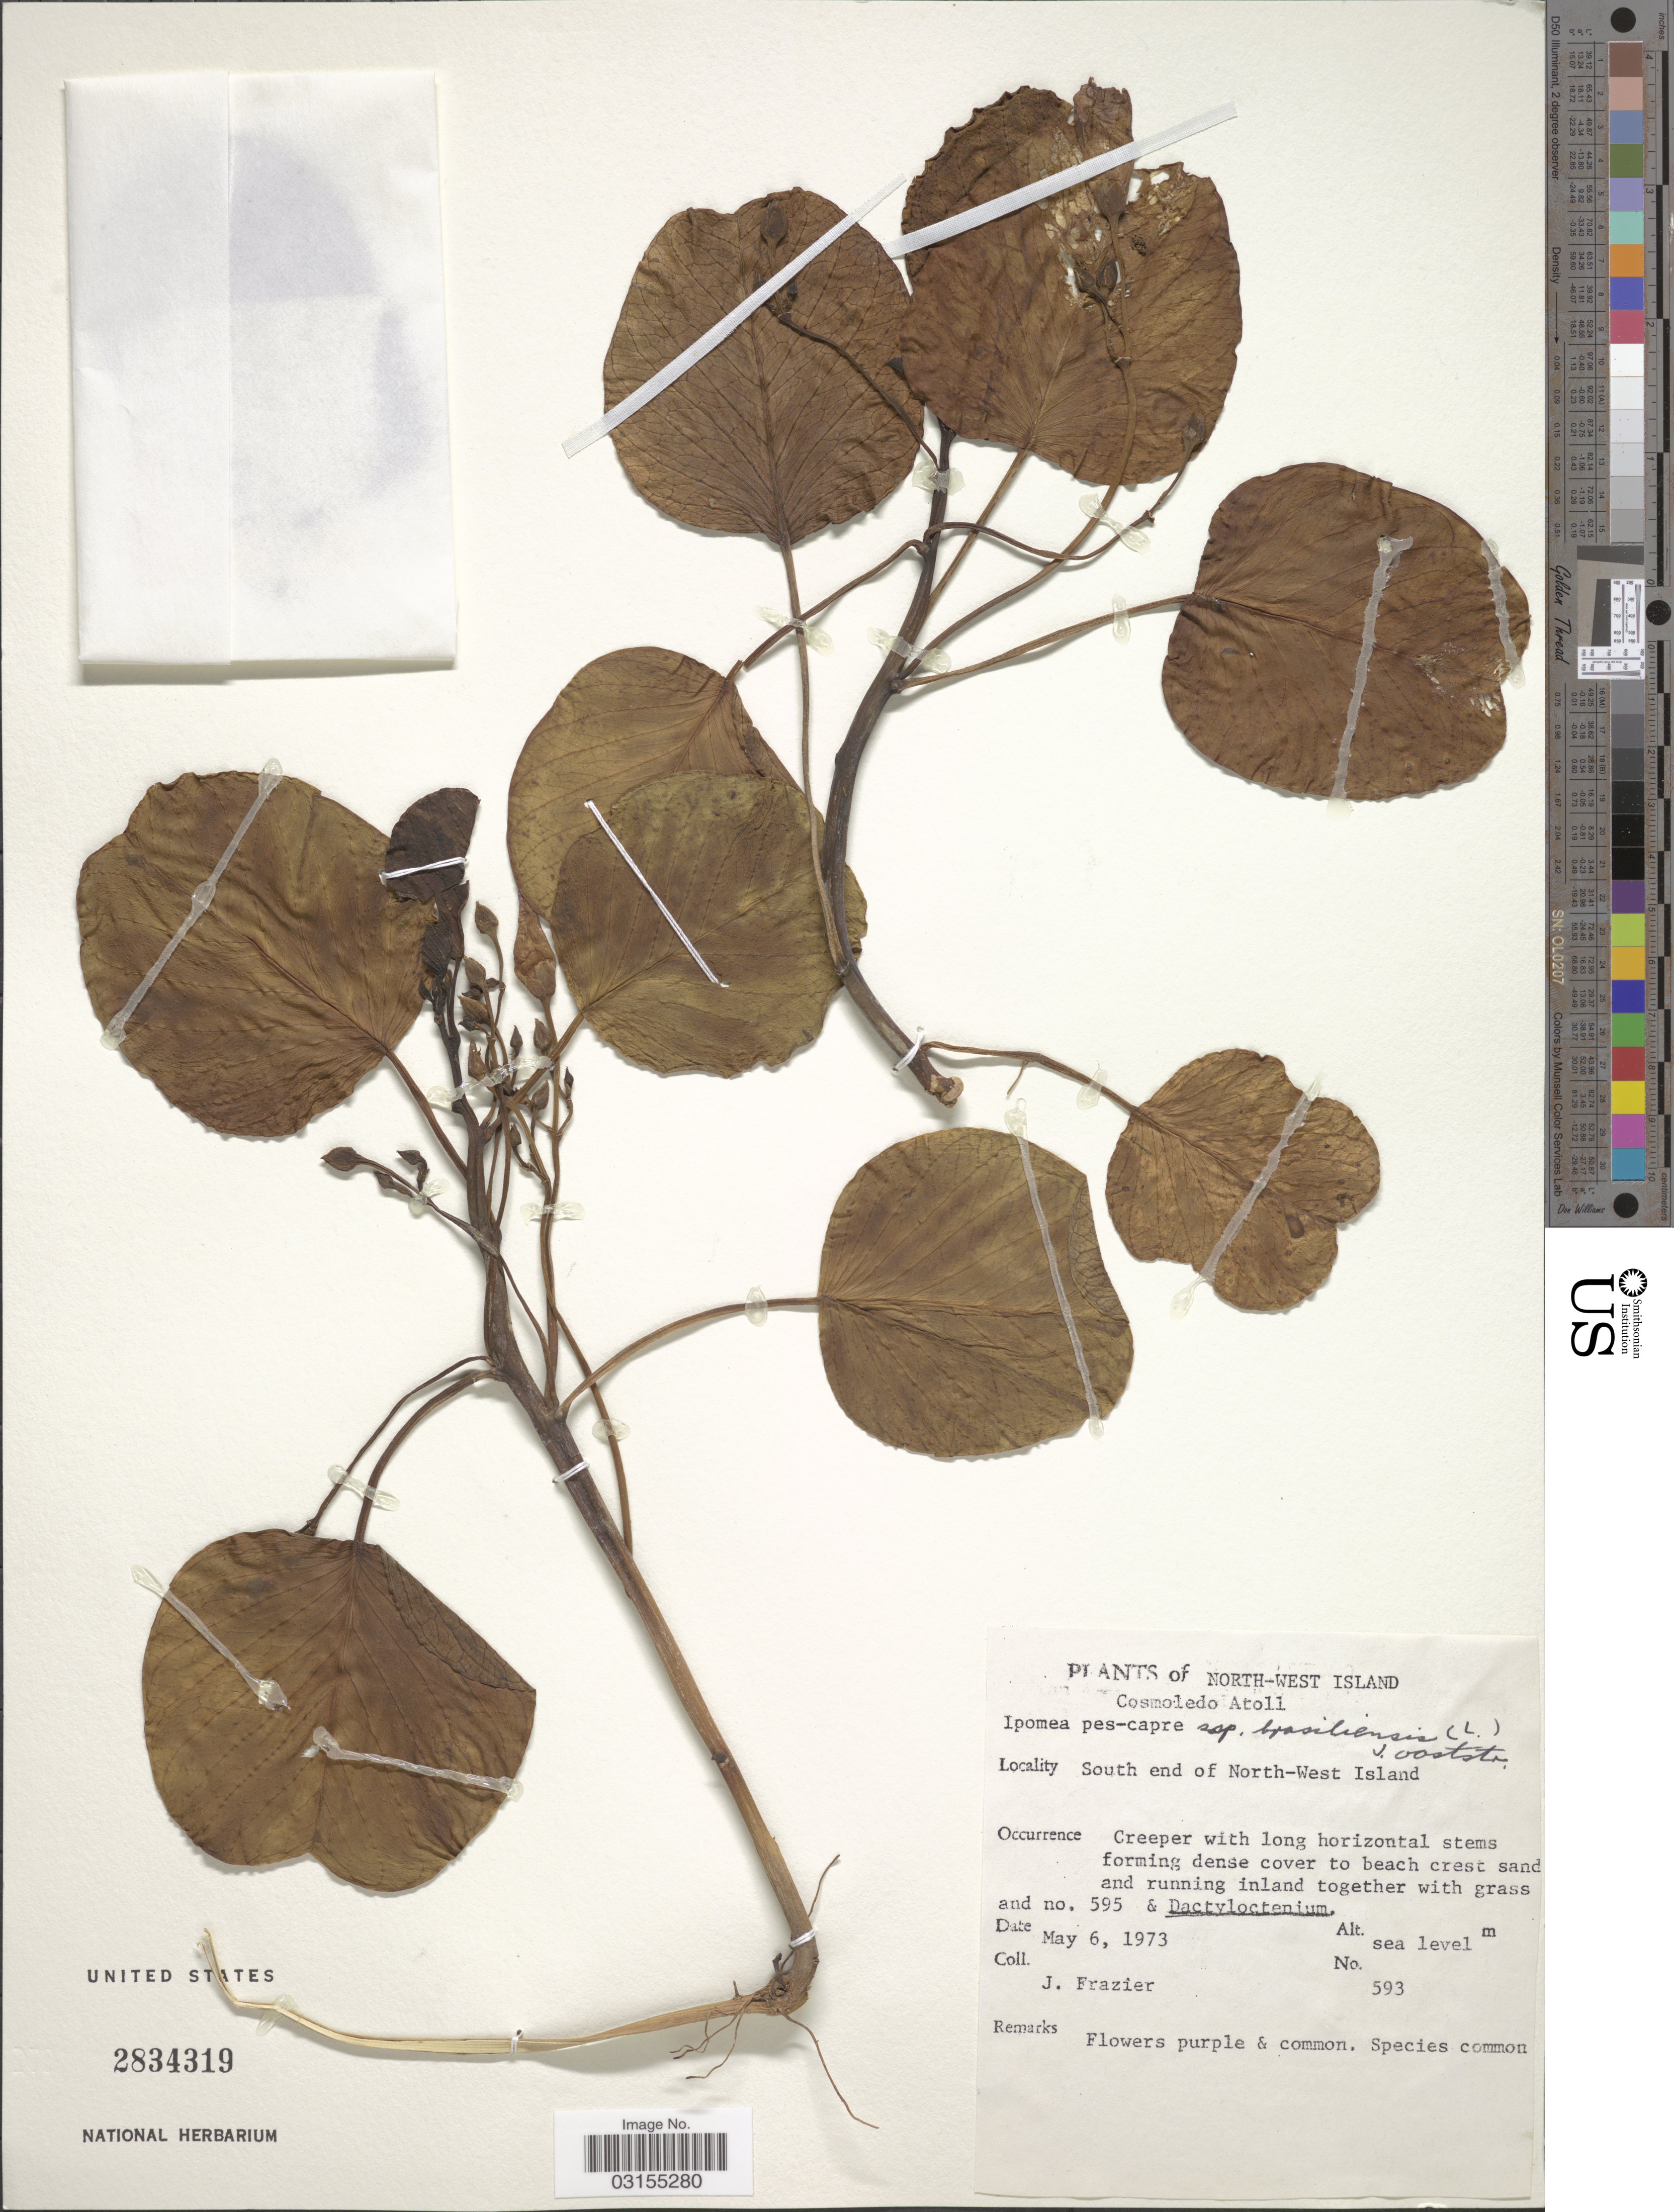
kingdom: Plantae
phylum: Tracheophyta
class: Magnoliopsida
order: Solanales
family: Convolvulaceae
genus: Ipomoea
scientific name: Ipomoea pes-caprae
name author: (L.) R. Br.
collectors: J. Frazier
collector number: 593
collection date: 1973-05-06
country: Seychelles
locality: North-West Island. Cosmoledo Atoll. South end of North-West Island.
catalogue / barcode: US 2834319